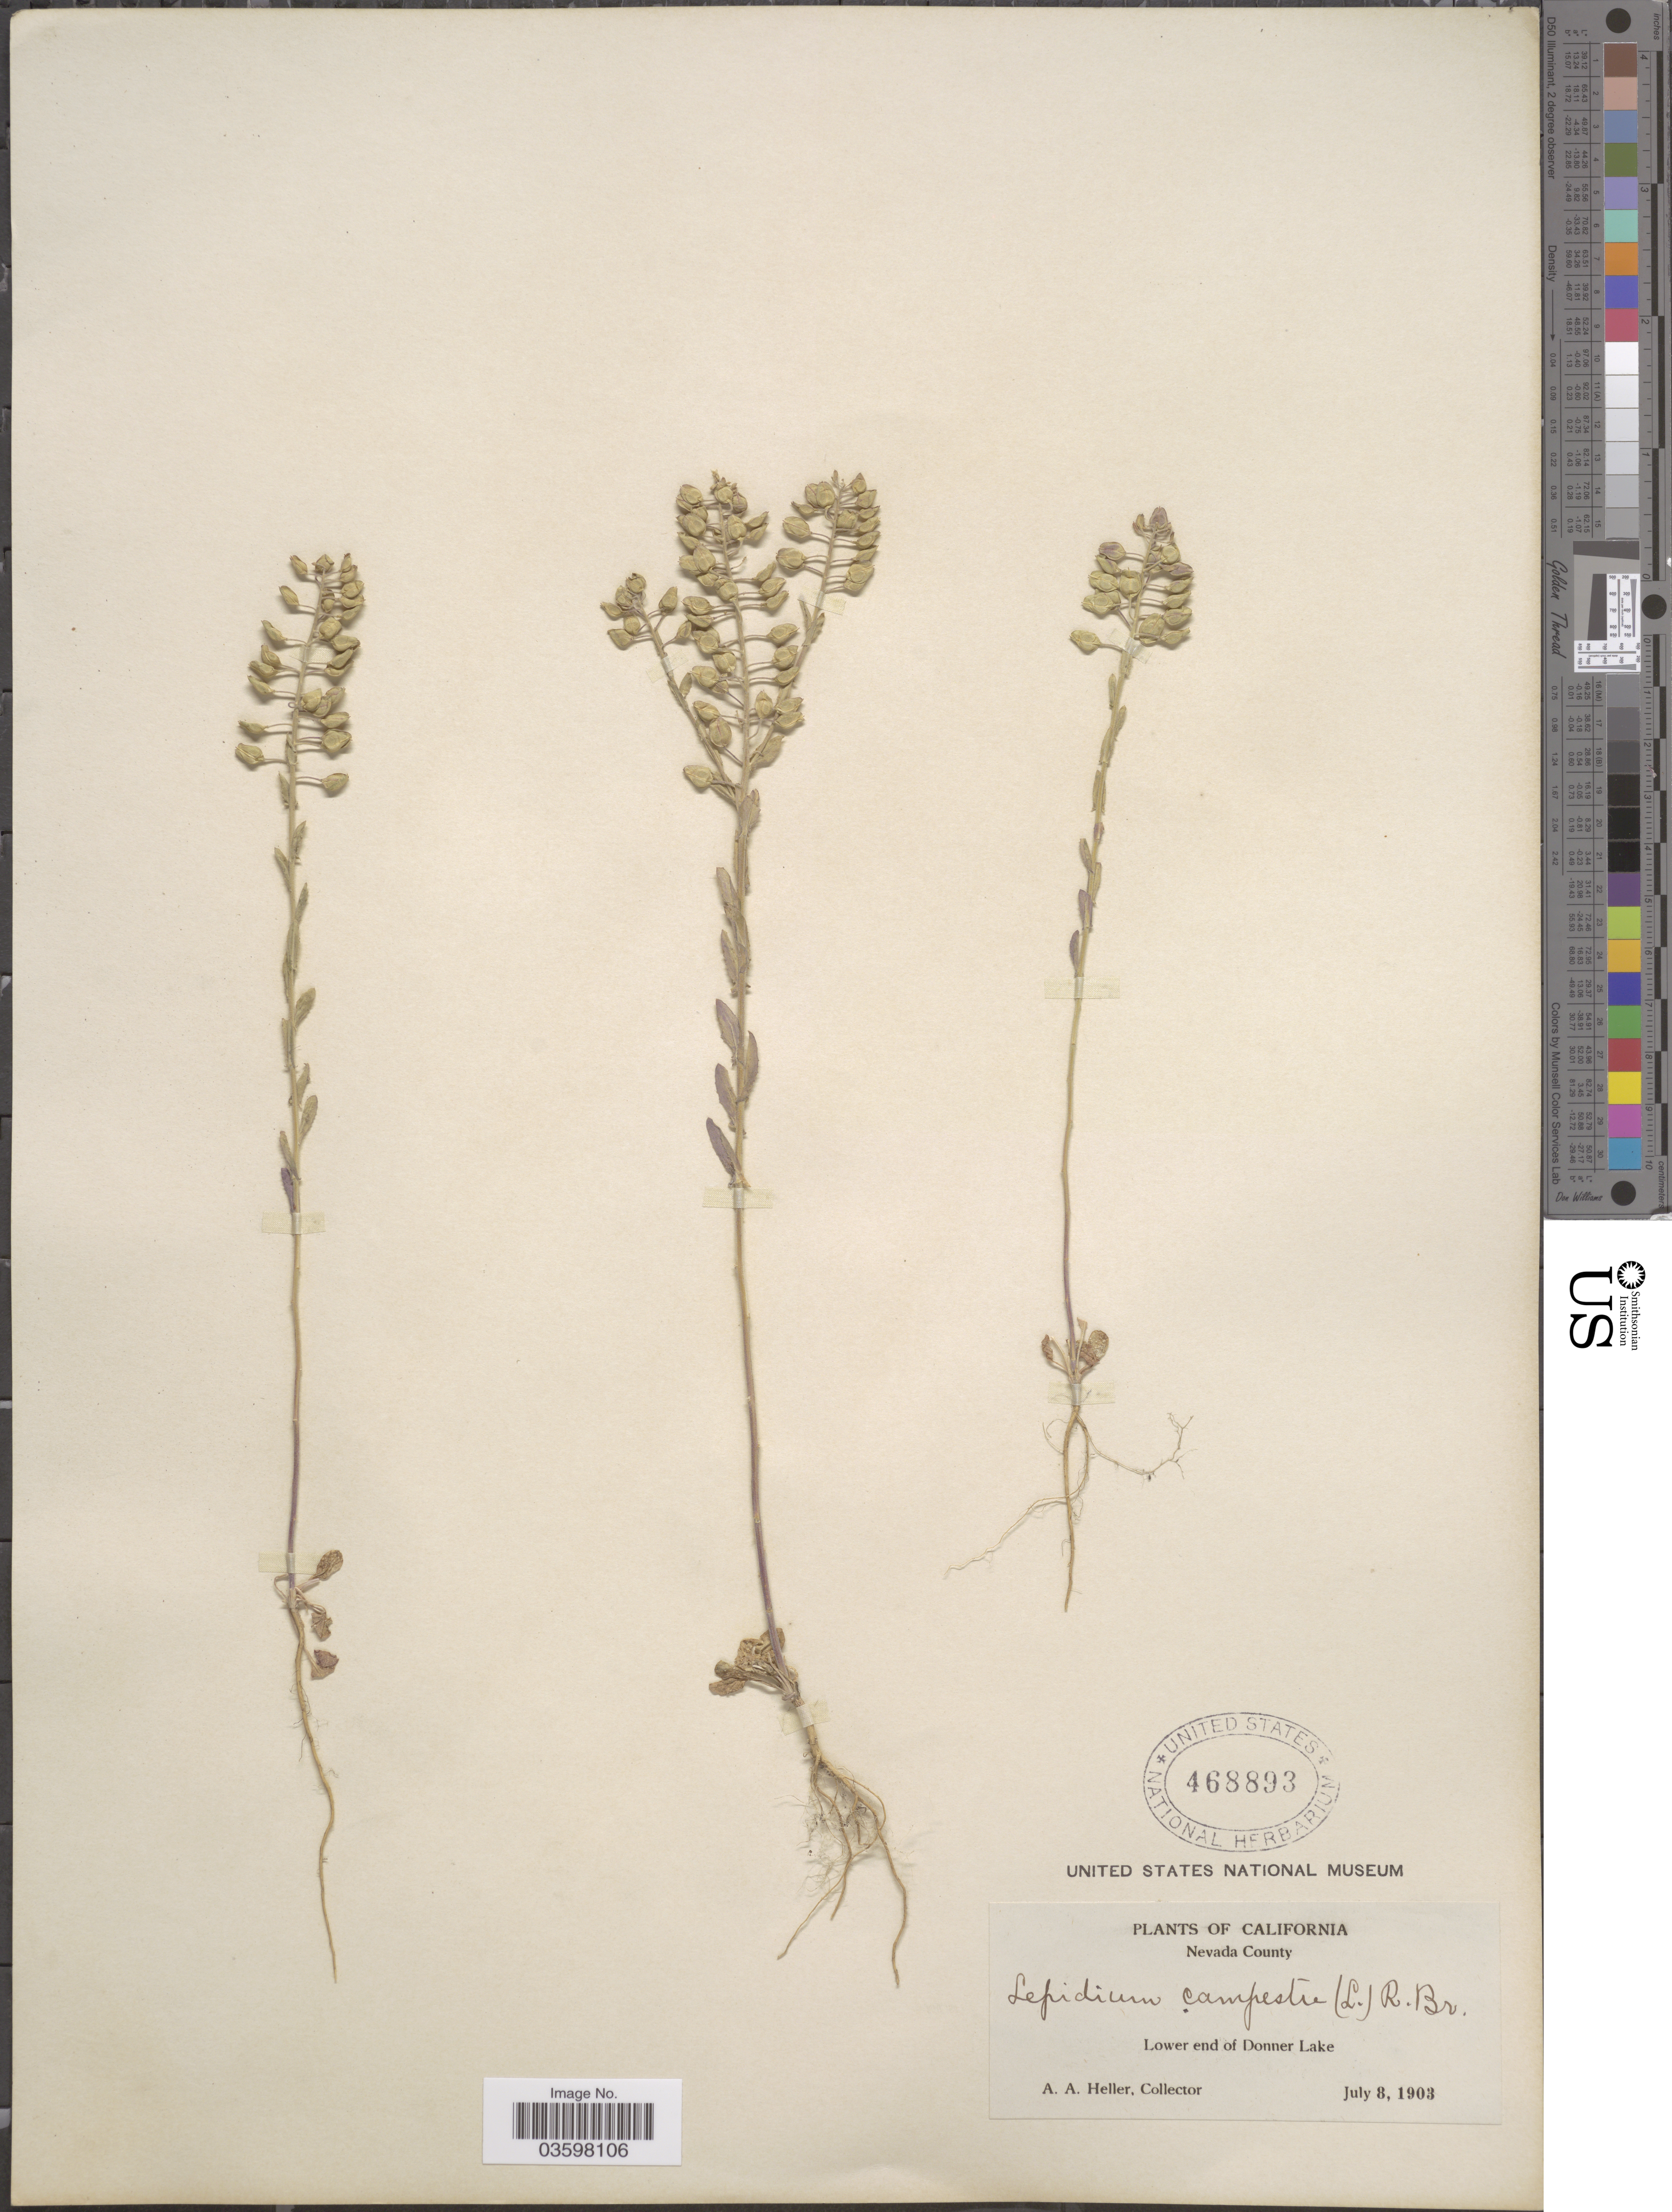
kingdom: Plantae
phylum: Tracheophyta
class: Magnoliopsida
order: Brassicales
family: Brassicaceae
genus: Lepidium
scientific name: Lepidium campestre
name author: (L.) W.T. Aiton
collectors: A. A. Heller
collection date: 1903-07-08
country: United States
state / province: California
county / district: Nevada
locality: Nevada County. Lower end of Donner Lake.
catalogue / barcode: US 468893